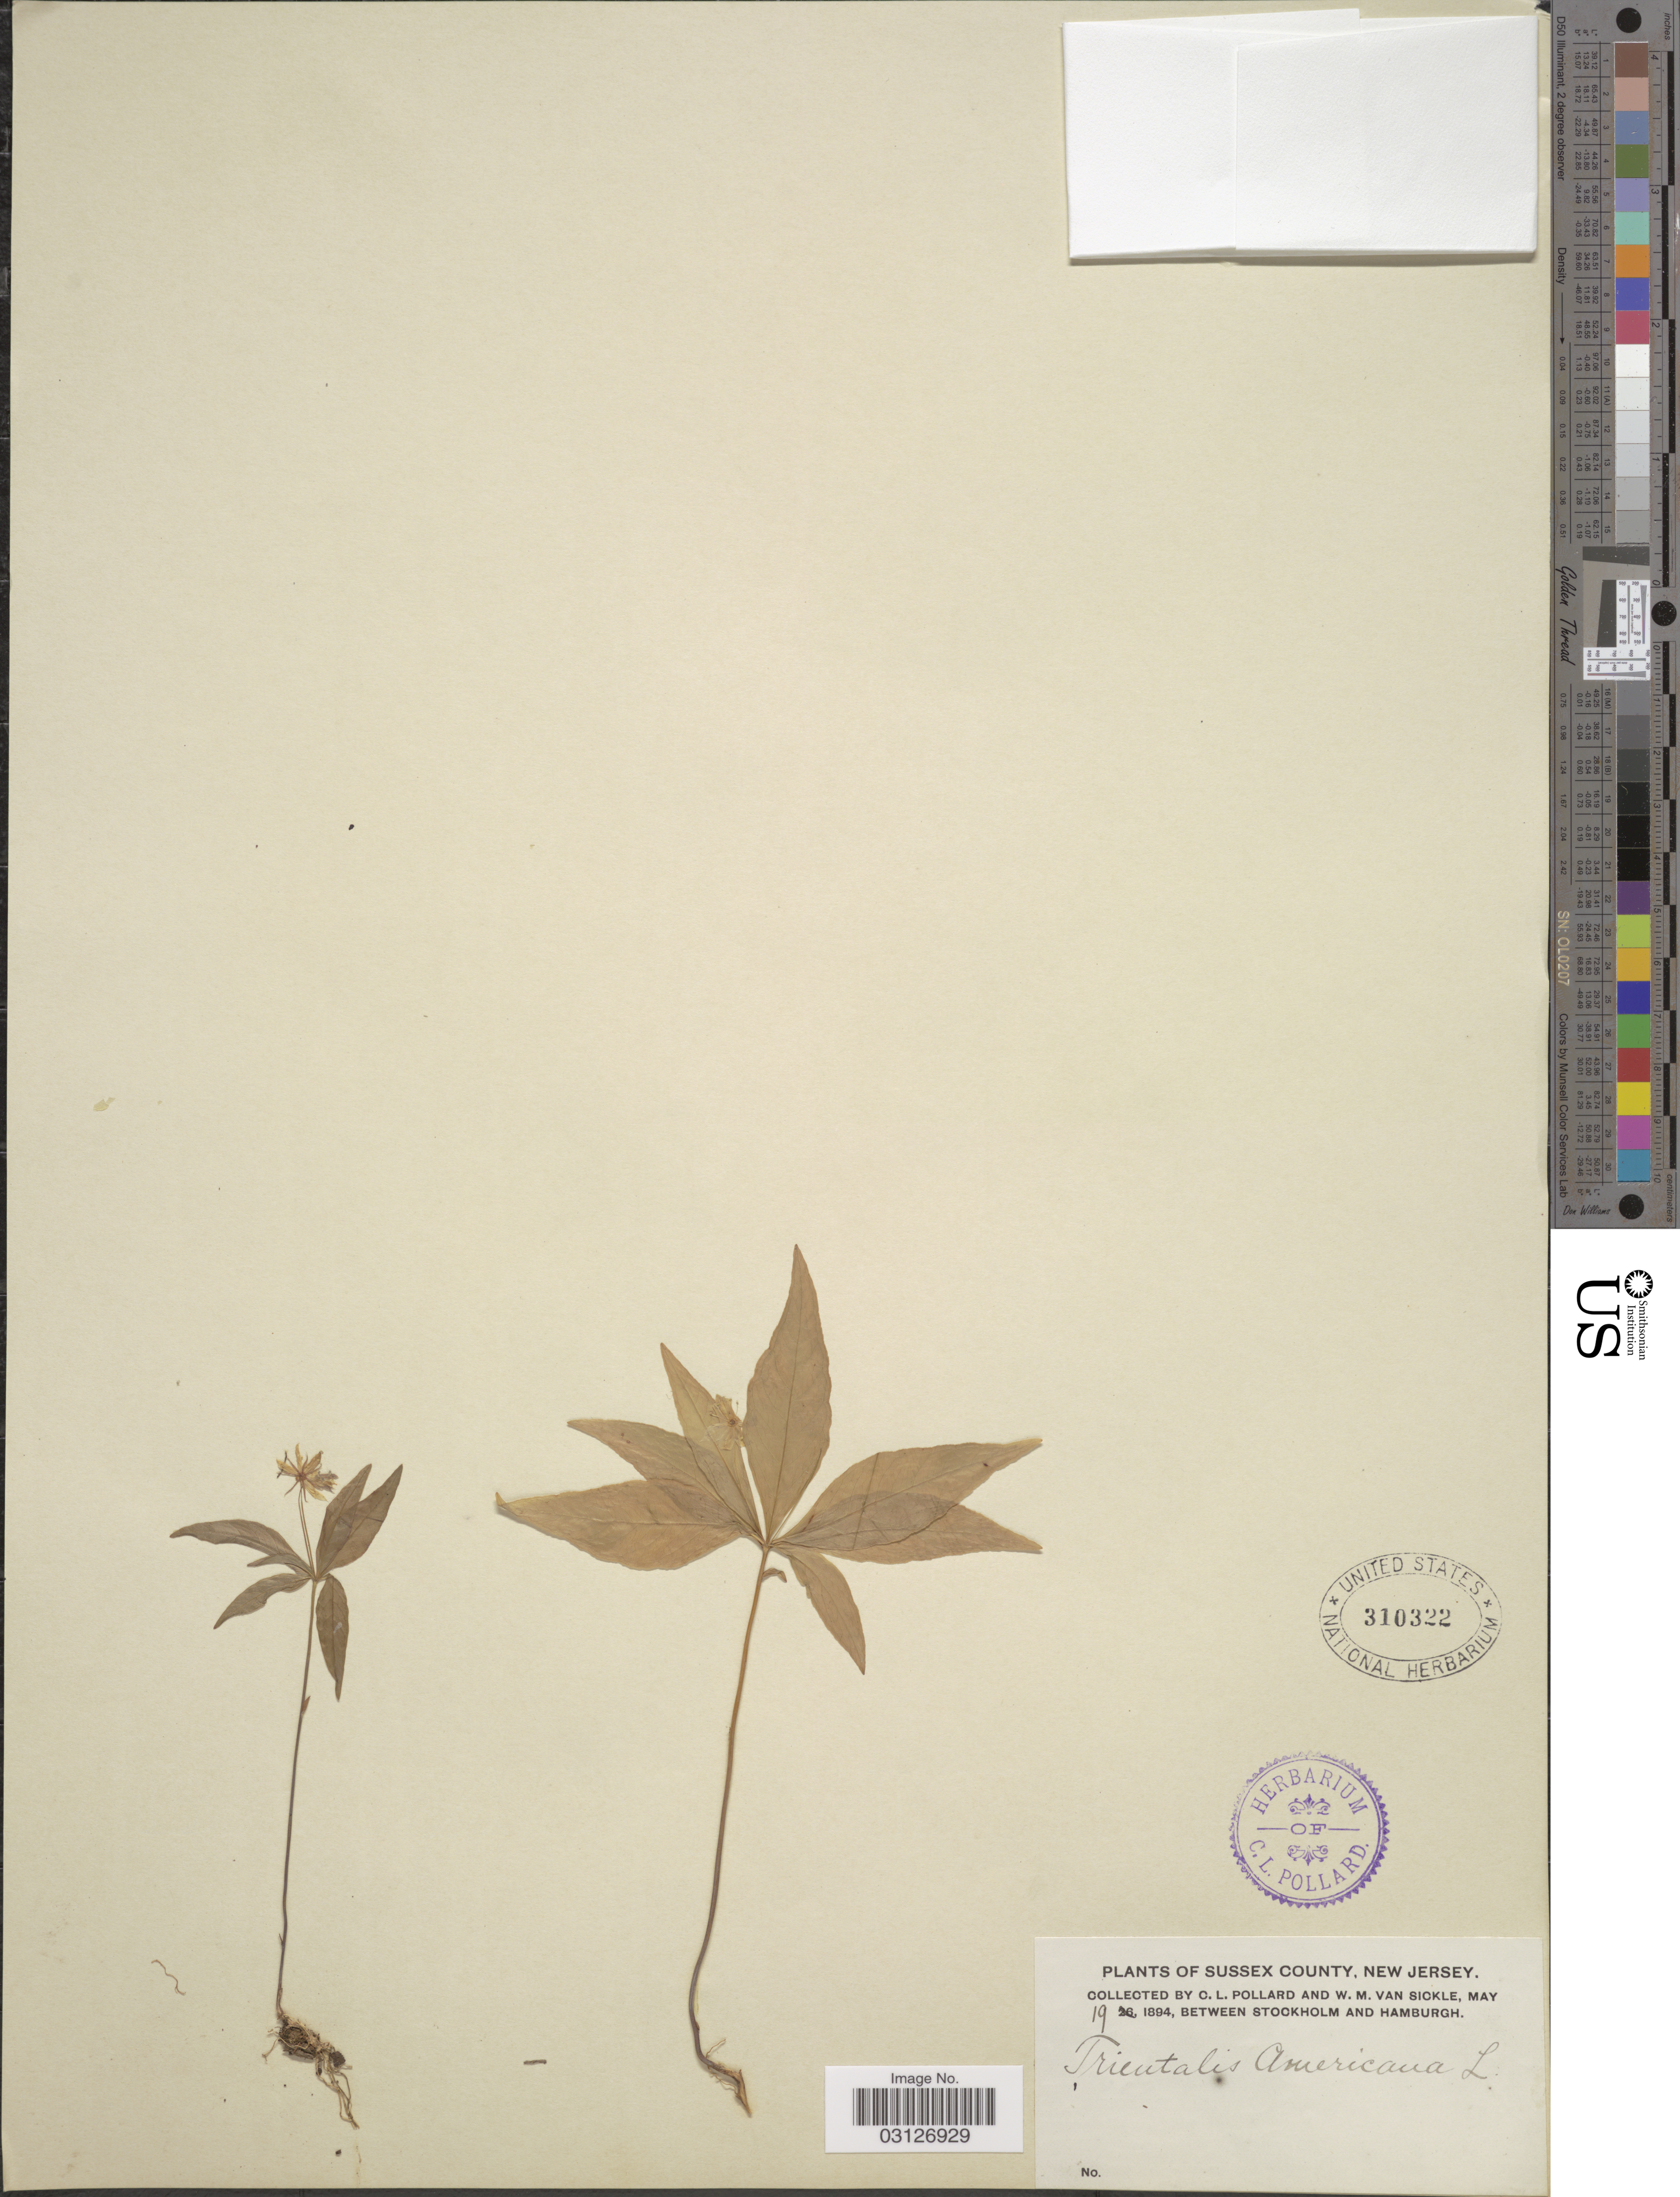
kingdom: Plantae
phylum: Tracheophyta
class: Magnoliopsida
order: Ericales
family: Primulaceae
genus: Trientalis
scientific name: Trientalis americana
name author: Pursh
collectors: C. L. Pollard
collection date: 1894-05-19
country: United States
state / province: New Jersey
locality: Sussex County. Between Stockholm and Hamburgh.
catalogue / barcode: US 310322